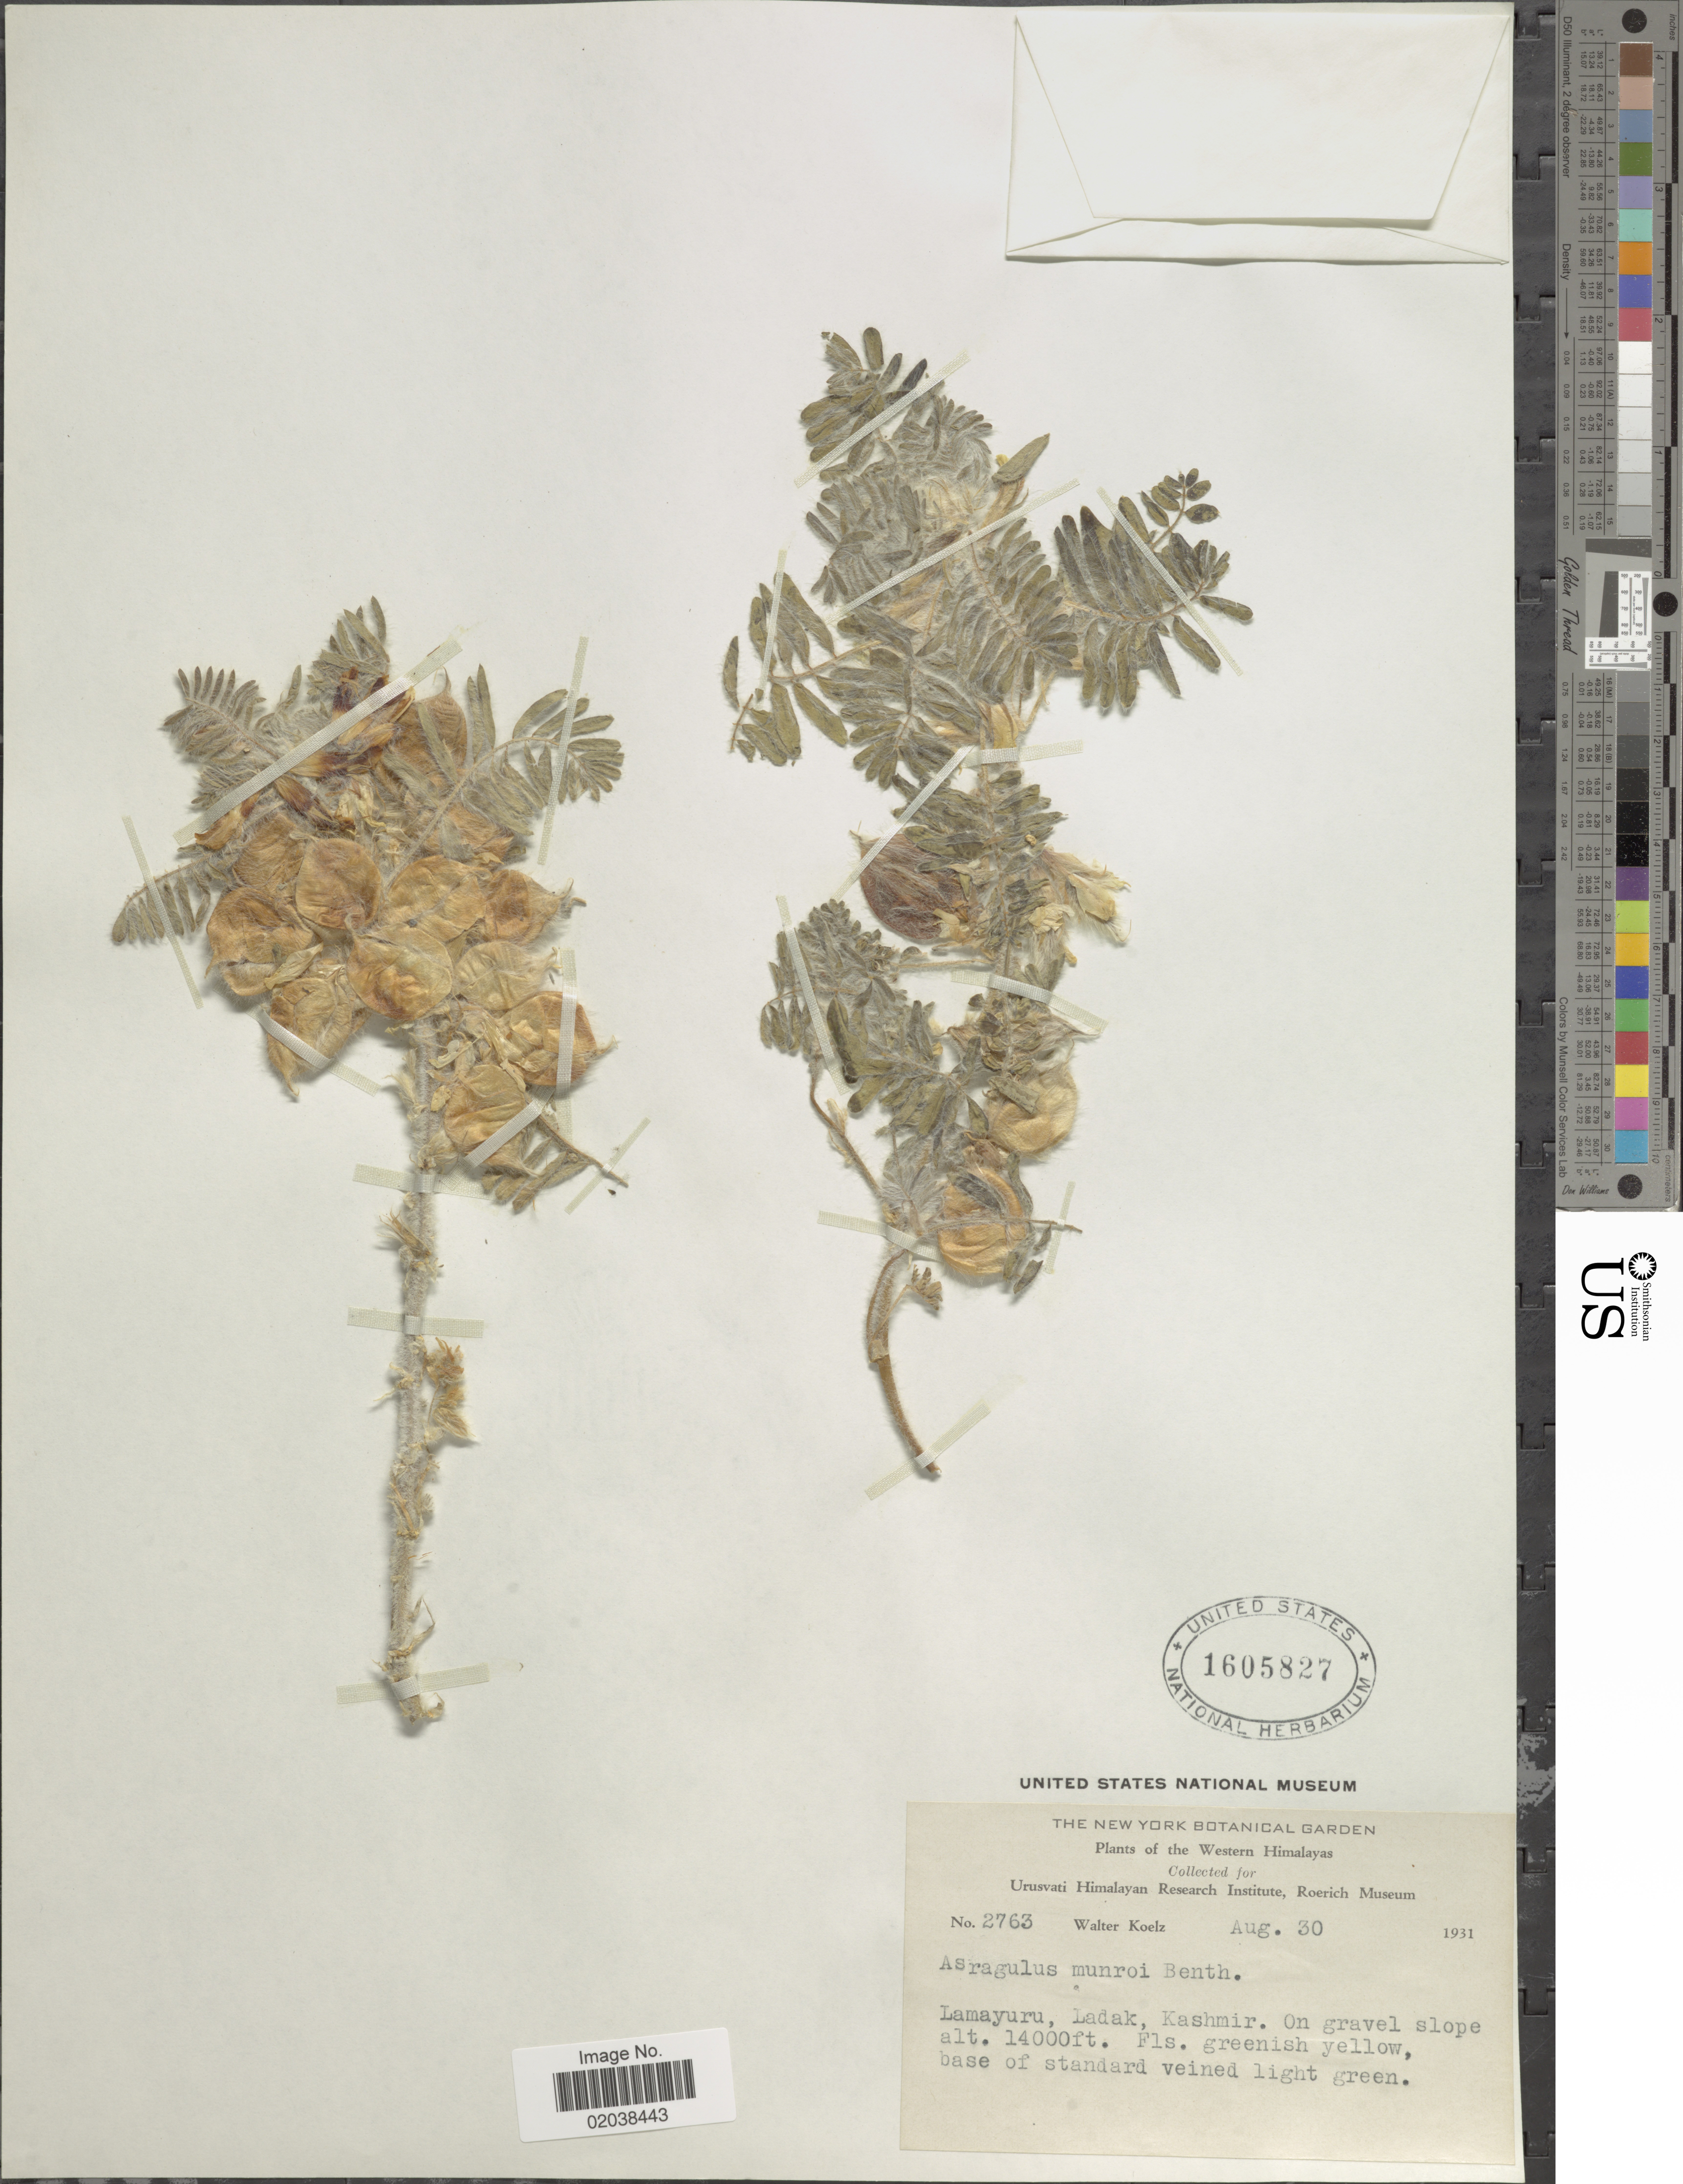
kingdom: Plantae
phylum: Tracheophyta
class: Magnoliopsida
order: Fabales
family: Fabaceae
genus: Astragalus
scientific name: Astragalus munroi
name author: Bunge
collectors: W. N. Koelz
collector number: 2763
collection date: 1931-08-30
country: India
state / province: Ladakh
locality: Western Himalayas. Lamayuru, Ladak, Kashmir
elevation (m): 4267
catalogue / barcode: US 1605827